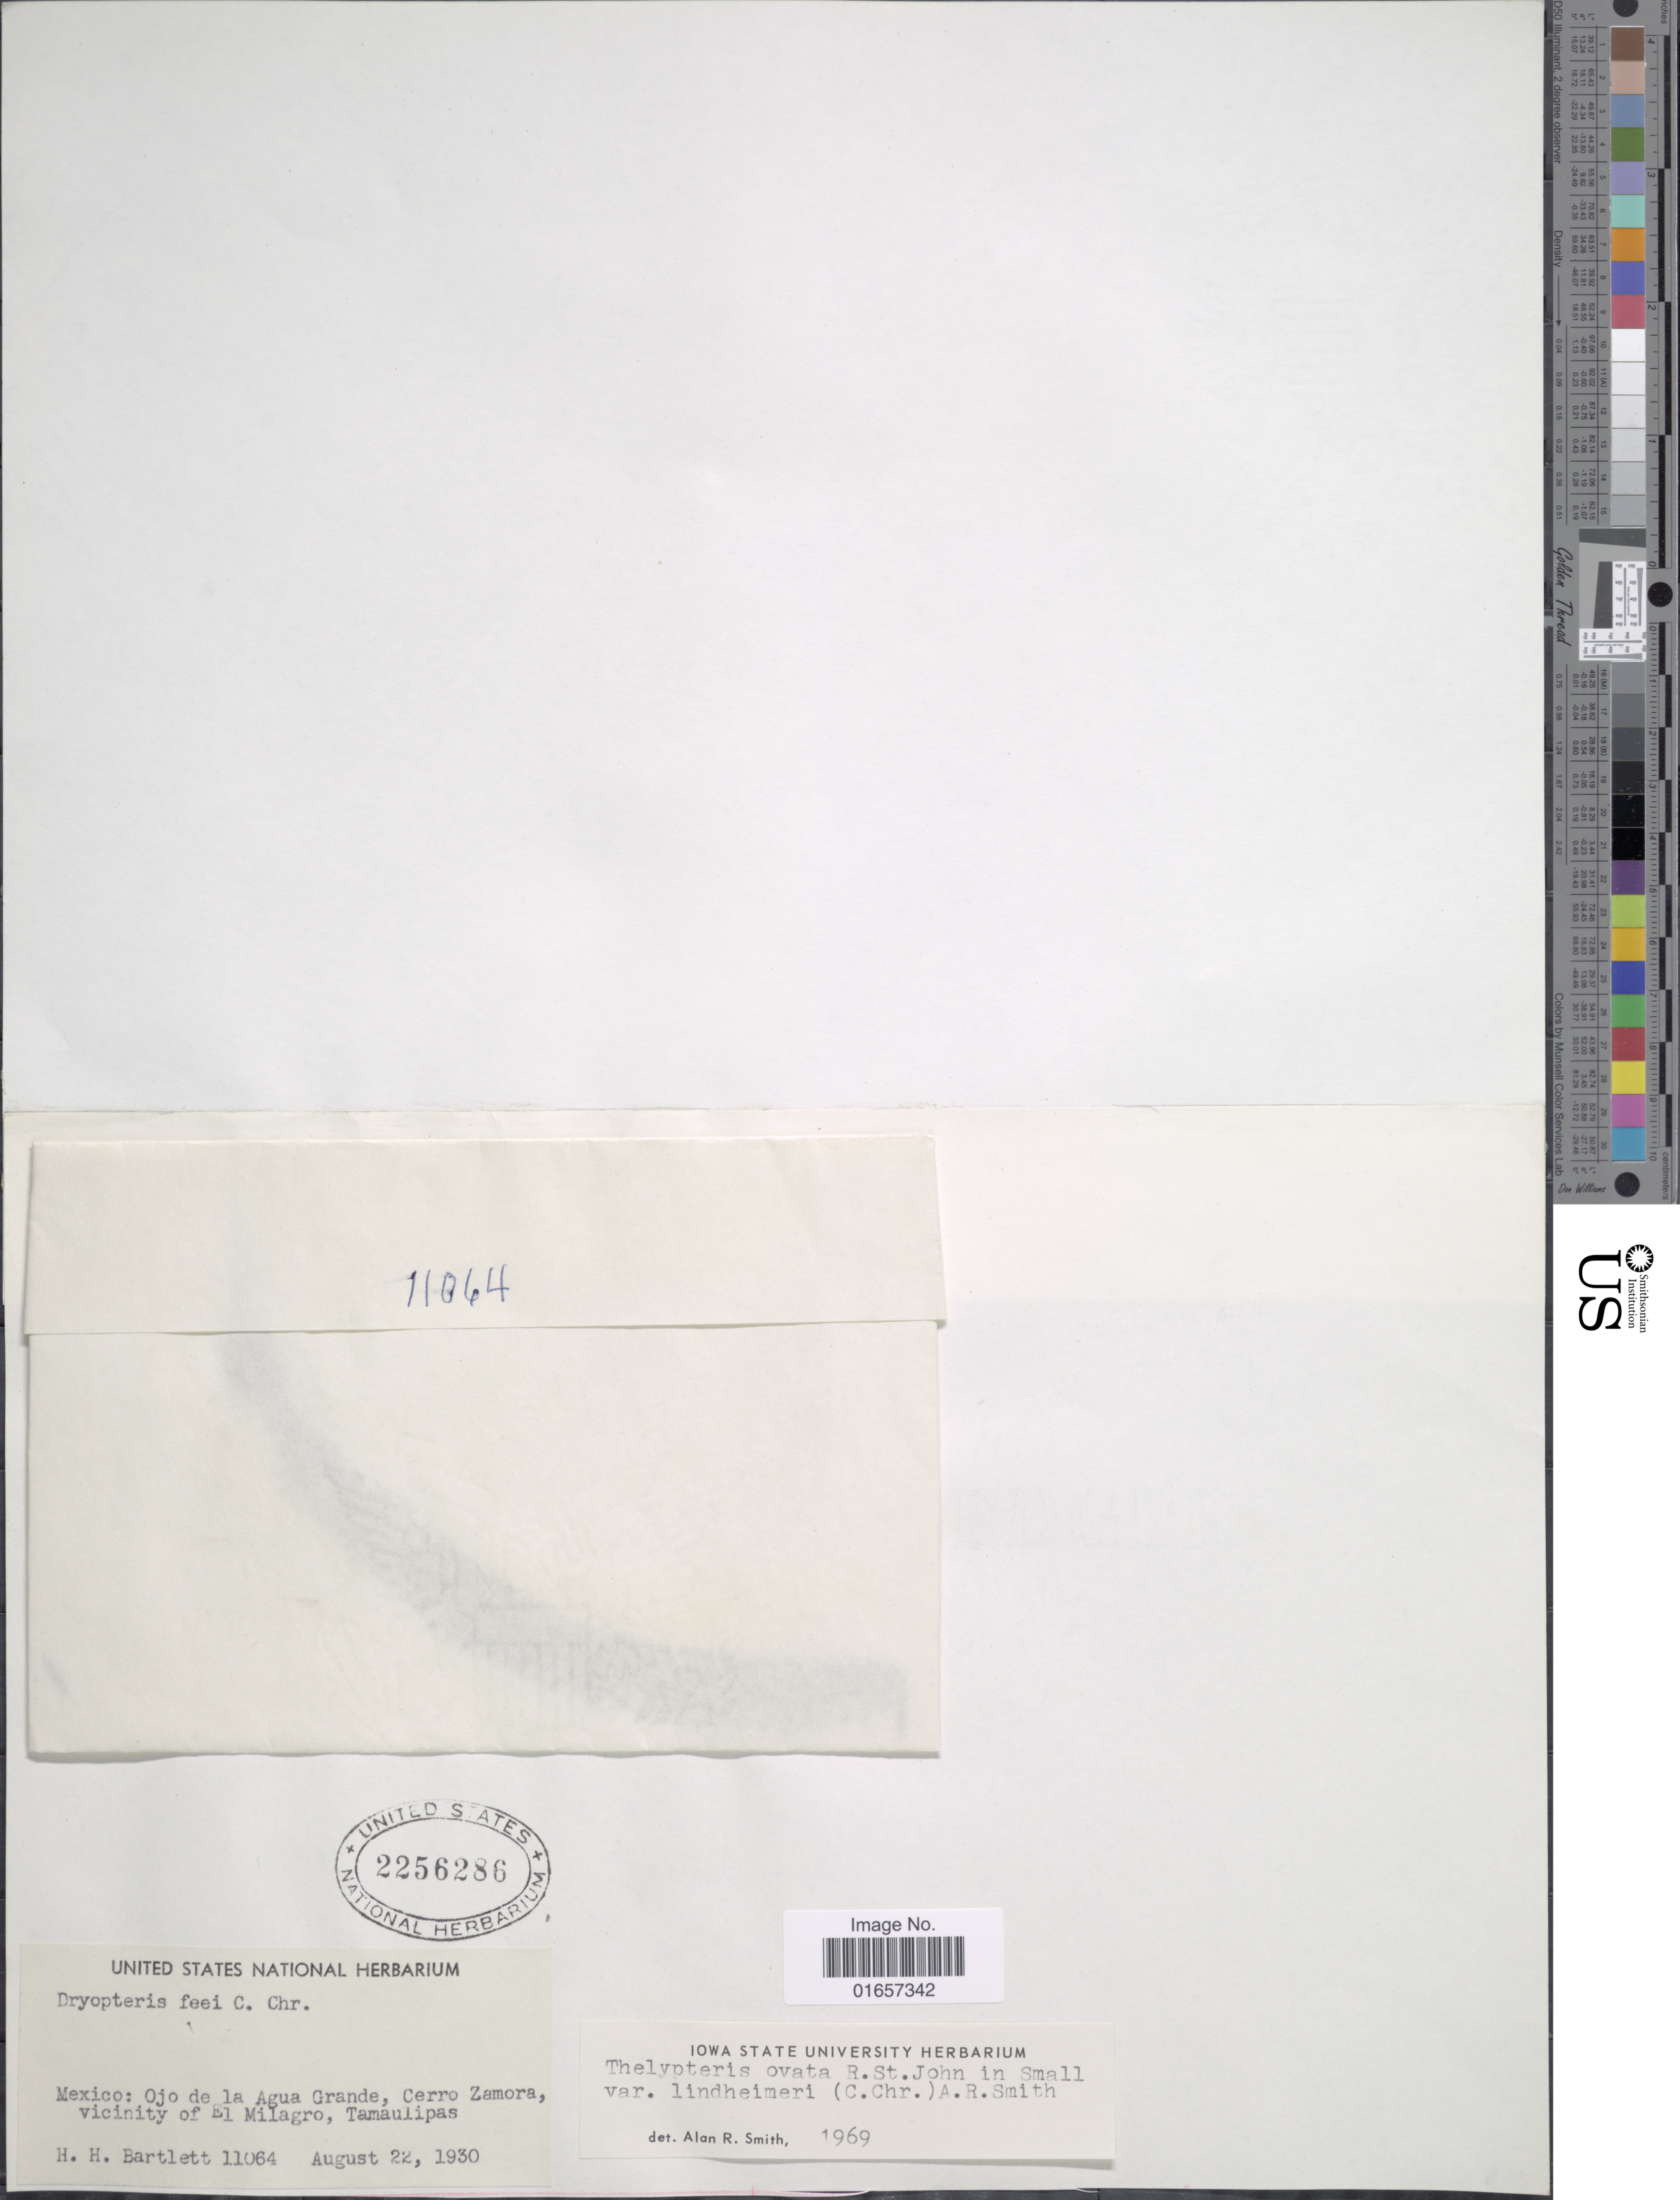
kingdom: Plantae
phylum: Tracheophyta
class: Polypodiopsida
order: Polypodiales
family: Thelypteridaceae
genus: Christella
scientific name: Christella ovata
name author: (R.P. St. John) Á. Löve & D. Löve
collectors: H. H. Bartlett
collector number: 11064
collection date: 1930-08-22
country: Mexico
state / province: Tamaulipas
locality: Ojo de la Agua Grande, Cerro Zamora, Vicinity of El Milagro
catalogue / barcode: US 2256286